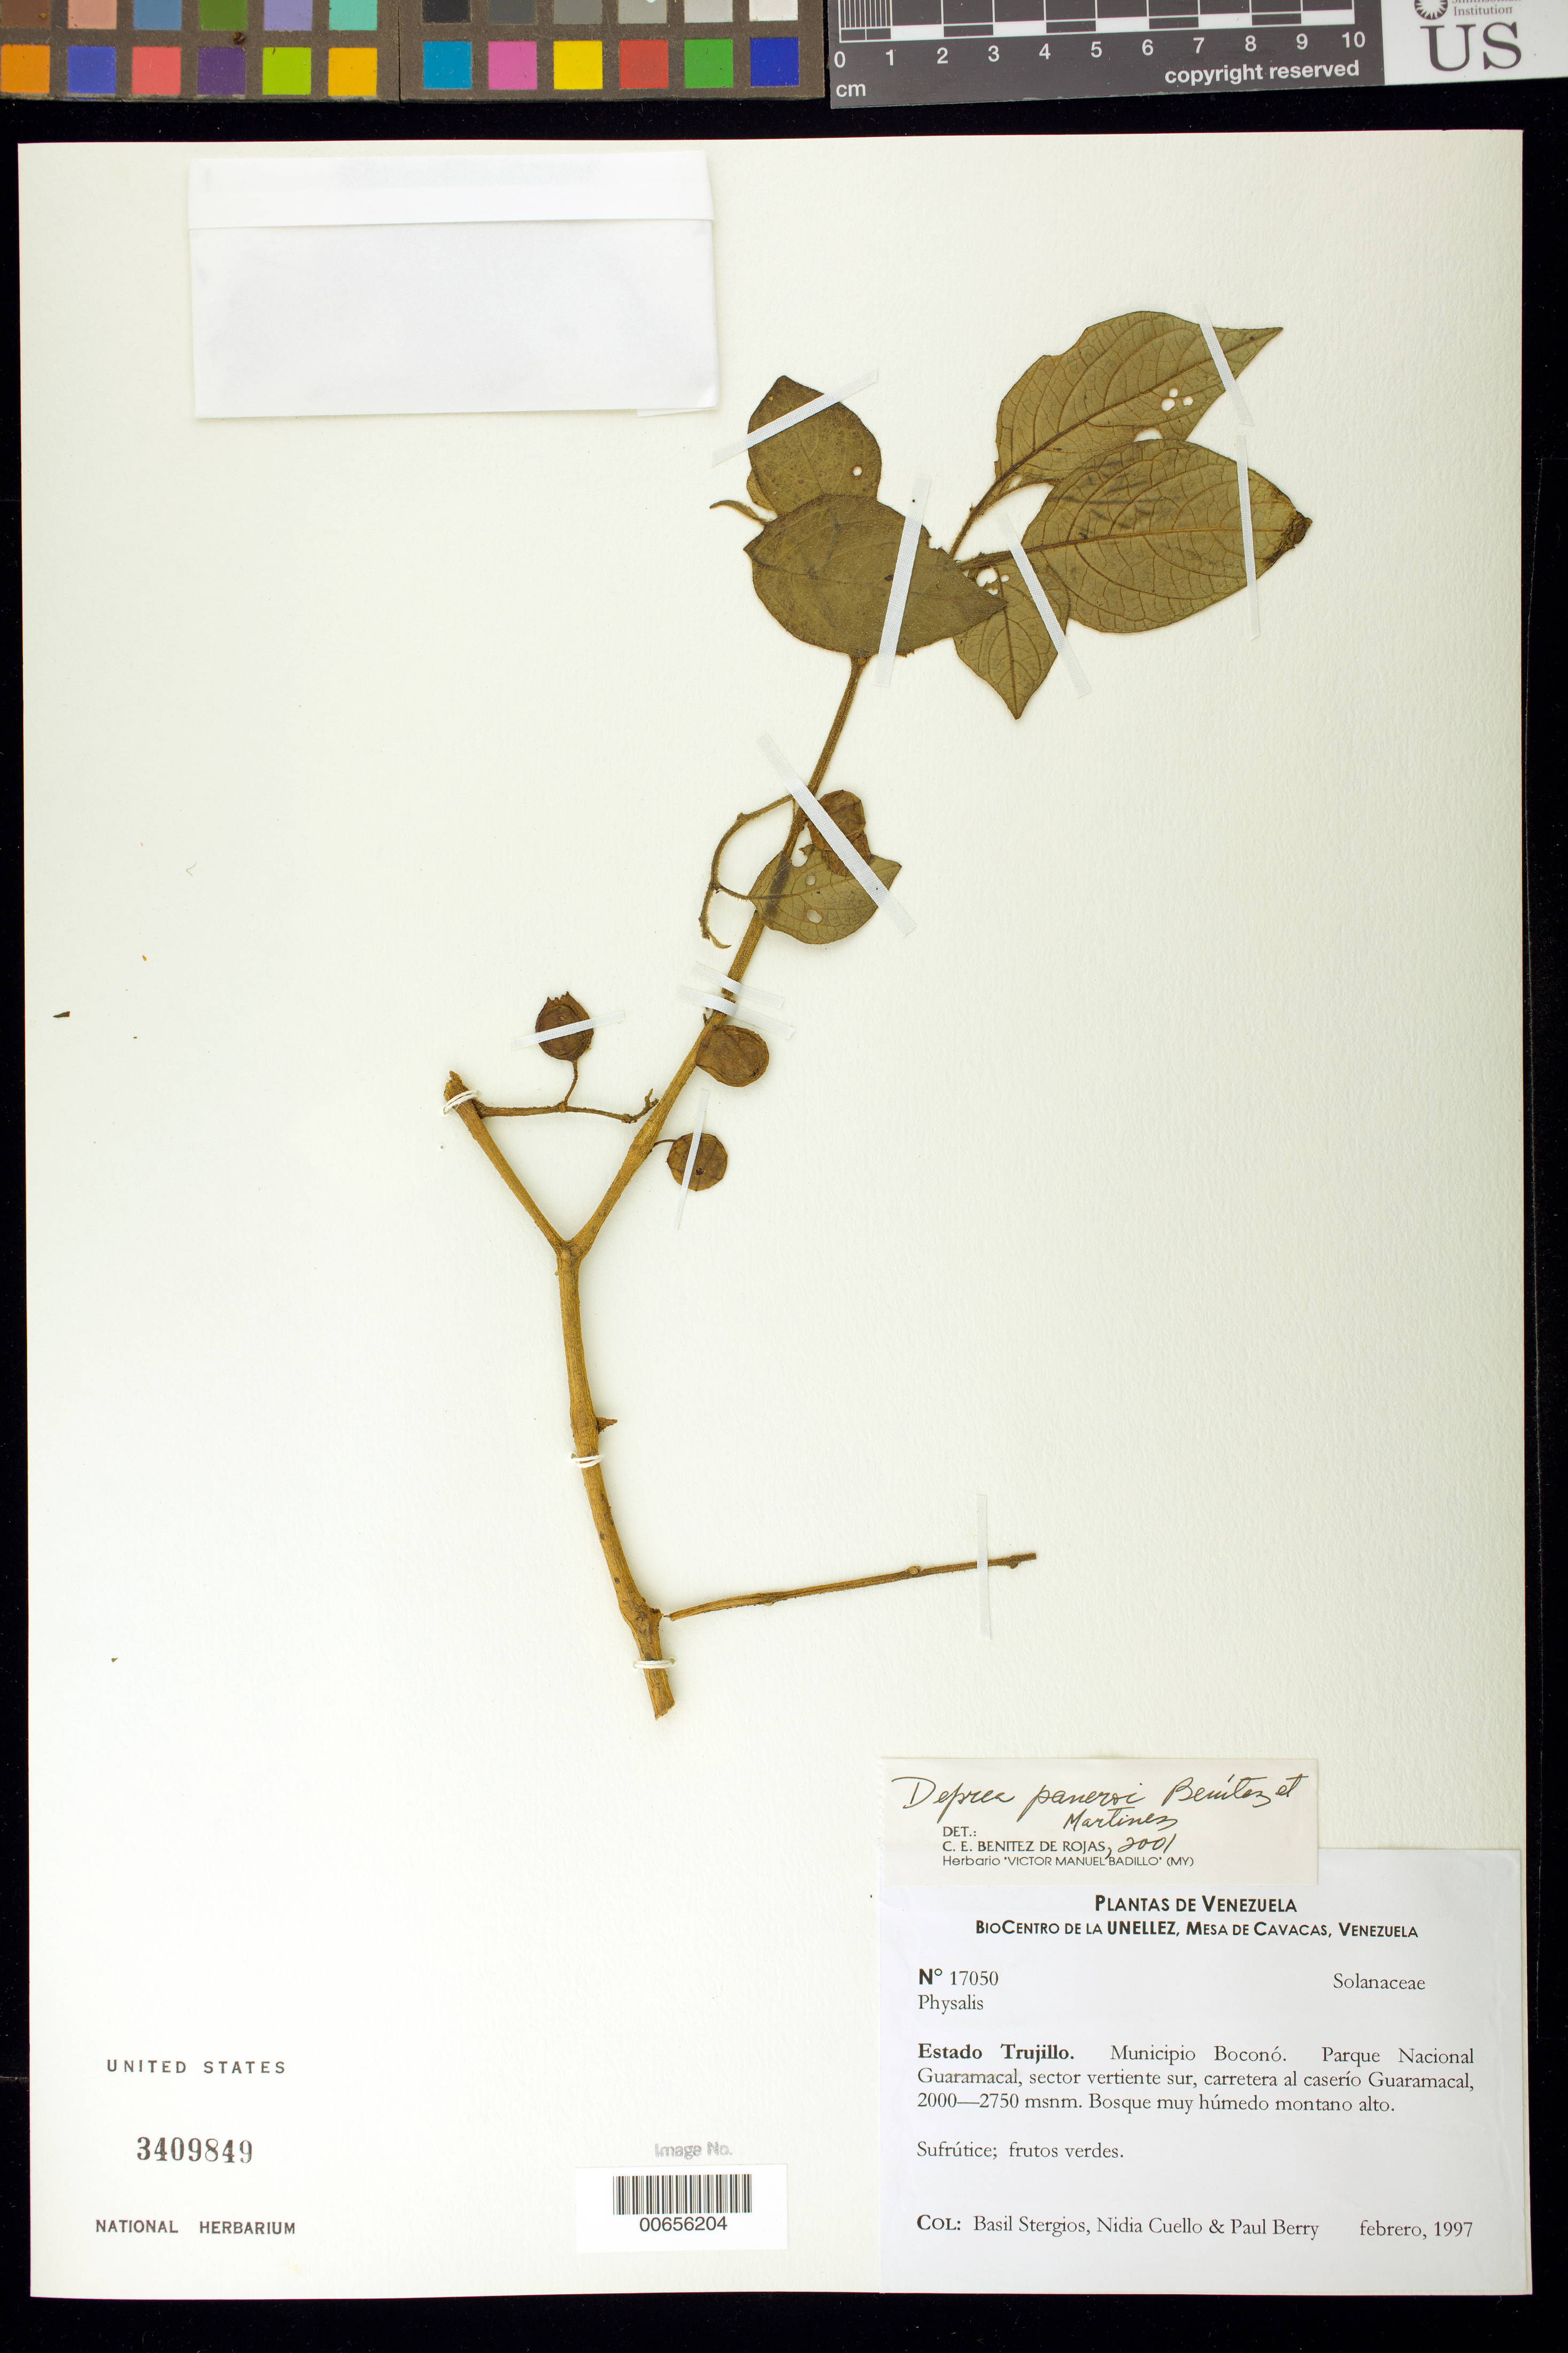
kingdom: Plantae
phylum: Tracheophyta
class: Magnoliopsida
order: Solanales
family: Solanaceae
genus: Deprea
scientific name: Deprea paneroi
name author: Benítez & M. Martinez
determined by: Benítez, C. E.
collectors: B. G. Stergios, N. L. Cuello & P. Berry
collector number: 17050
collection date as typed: Feb 1997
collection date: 1997-02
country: Venezuela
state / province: Trujillo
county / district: Boconó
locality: Parque Nacional Guaramacal. Sector vertiente S. Carretera al caserío Guaramacal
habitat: Bosque muy húmedo montano alto.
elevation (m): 2000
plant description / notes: MY, PORT, US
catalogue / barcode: US 3409849